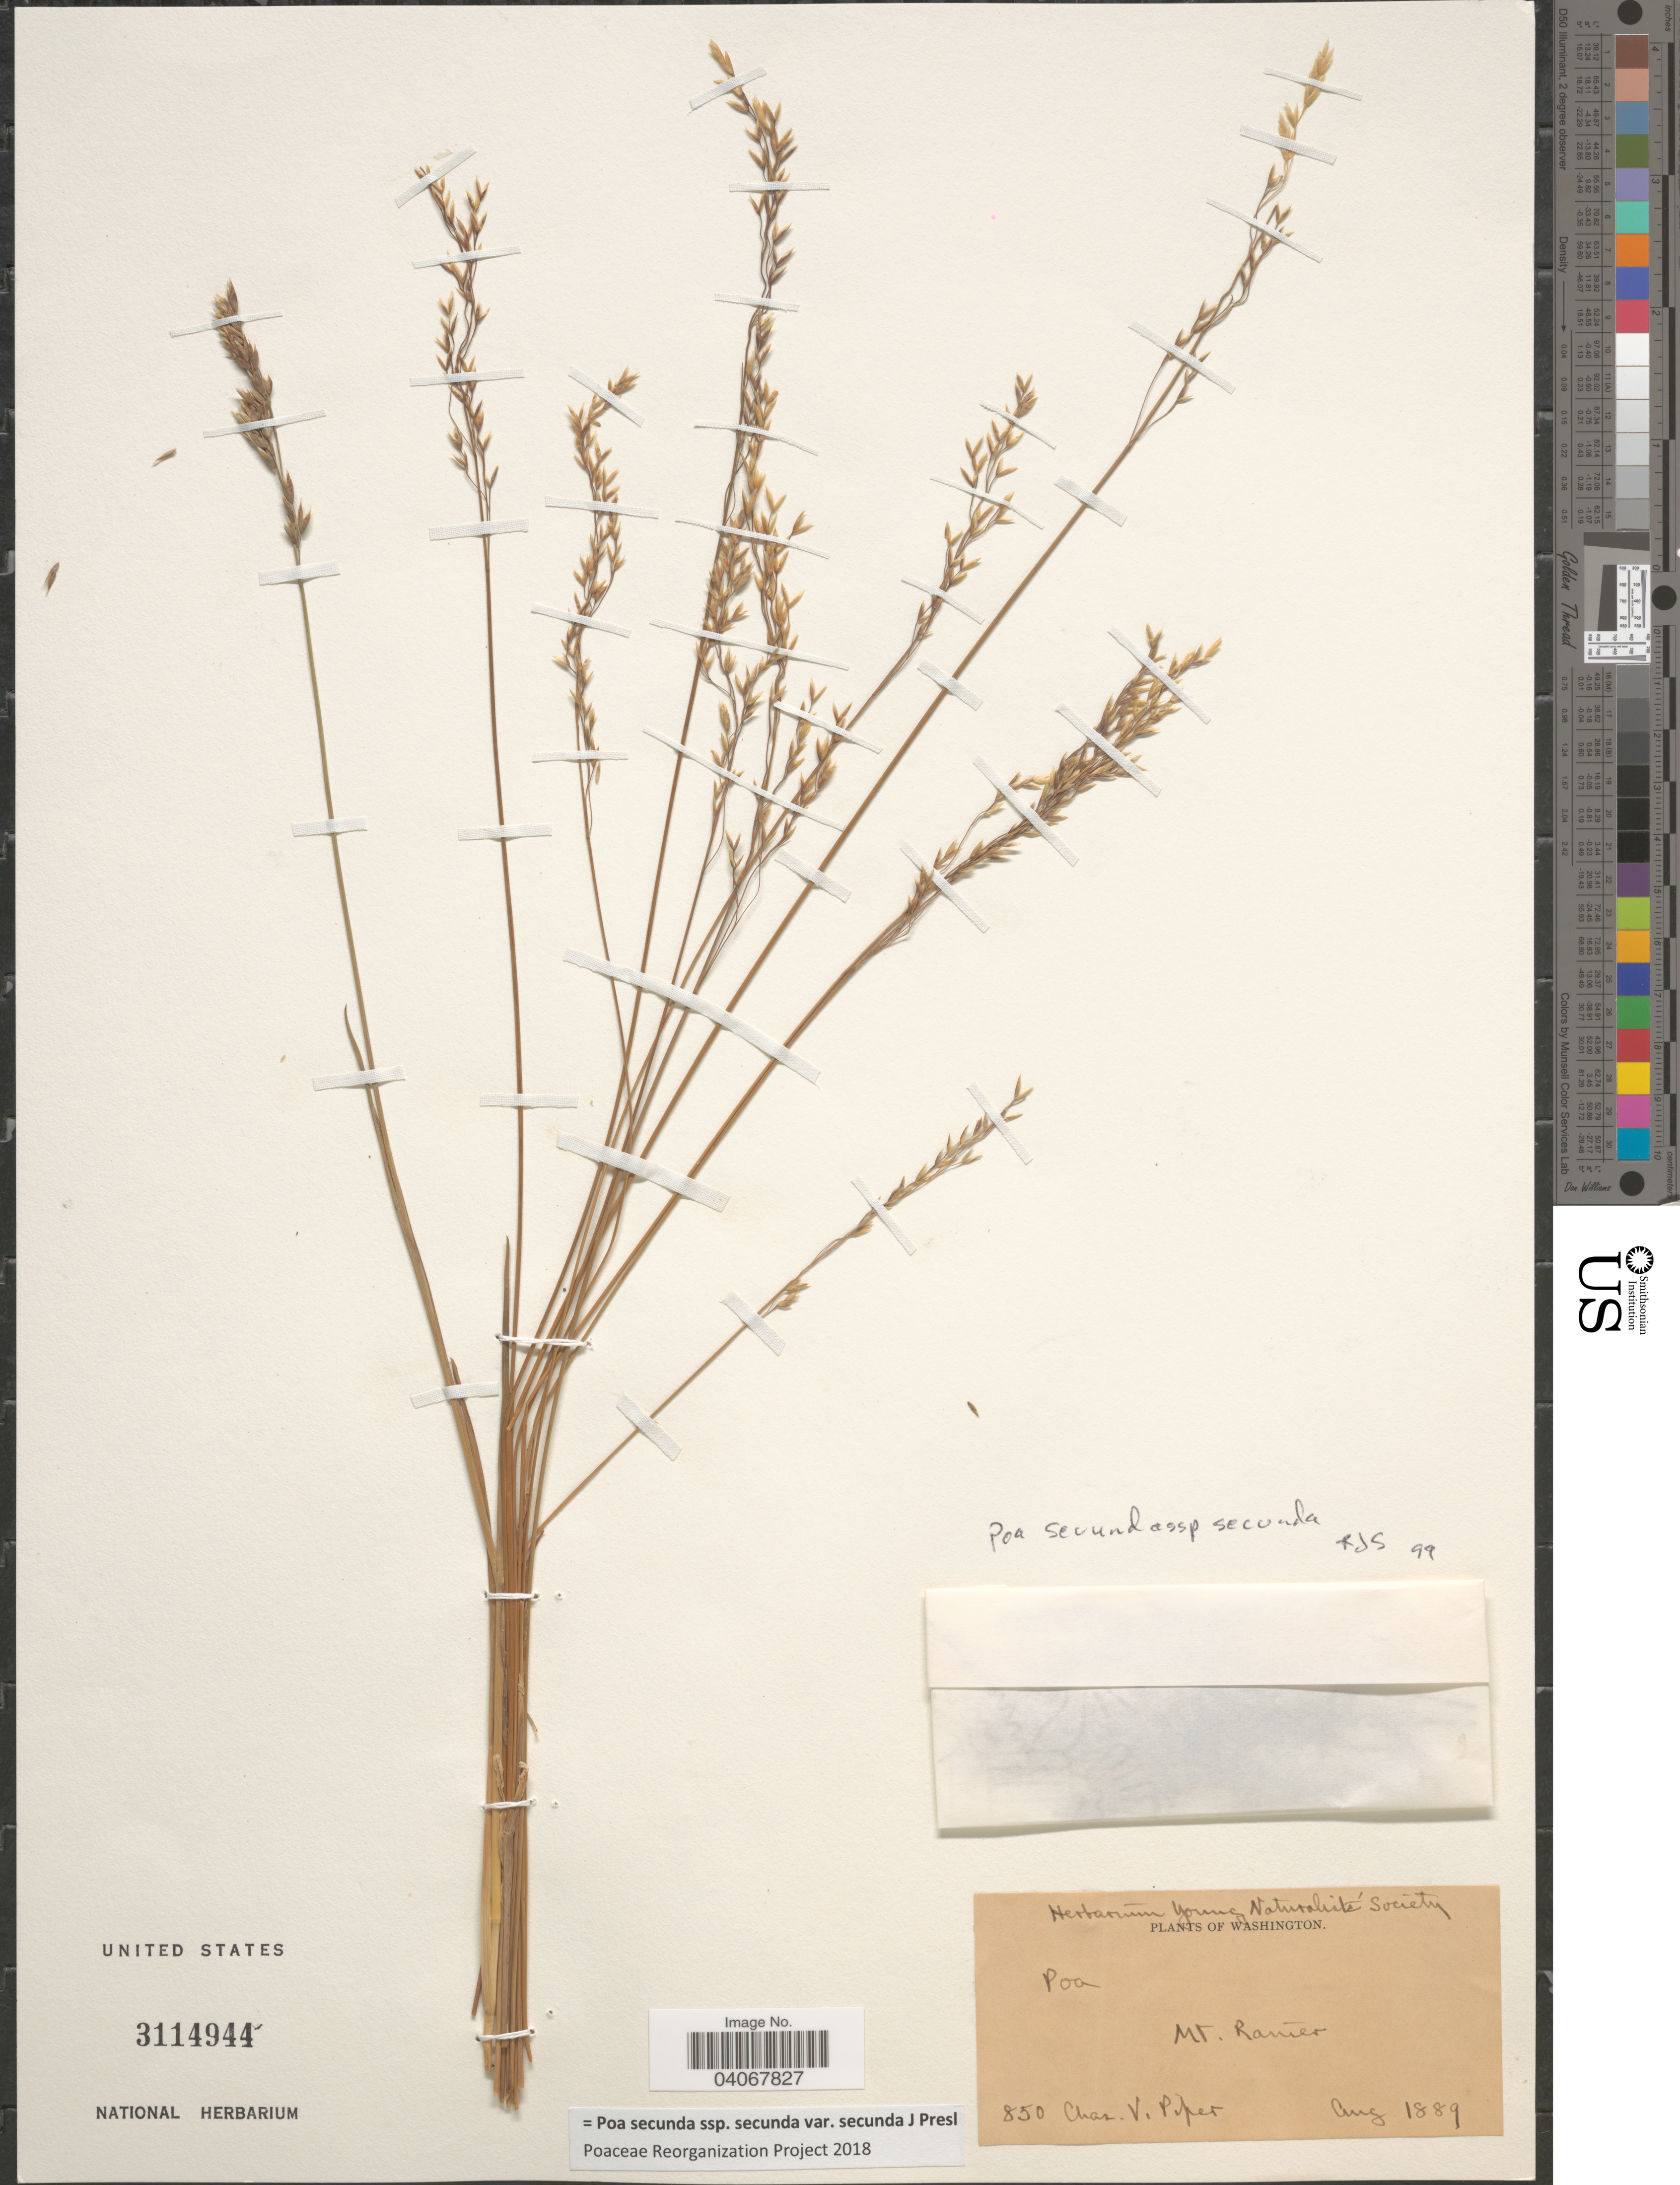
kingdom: Plantae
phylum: Tracheophyta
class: Liliopsida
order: Poales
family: Poaceae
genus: Poa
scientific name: Poa secunda subsp. secunda var. secunda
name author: J. Presl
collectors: C. V. Piper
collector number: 850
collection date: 1889-08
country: United States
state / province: Washington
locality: Mt. Rainier.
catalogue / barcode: US 3114944